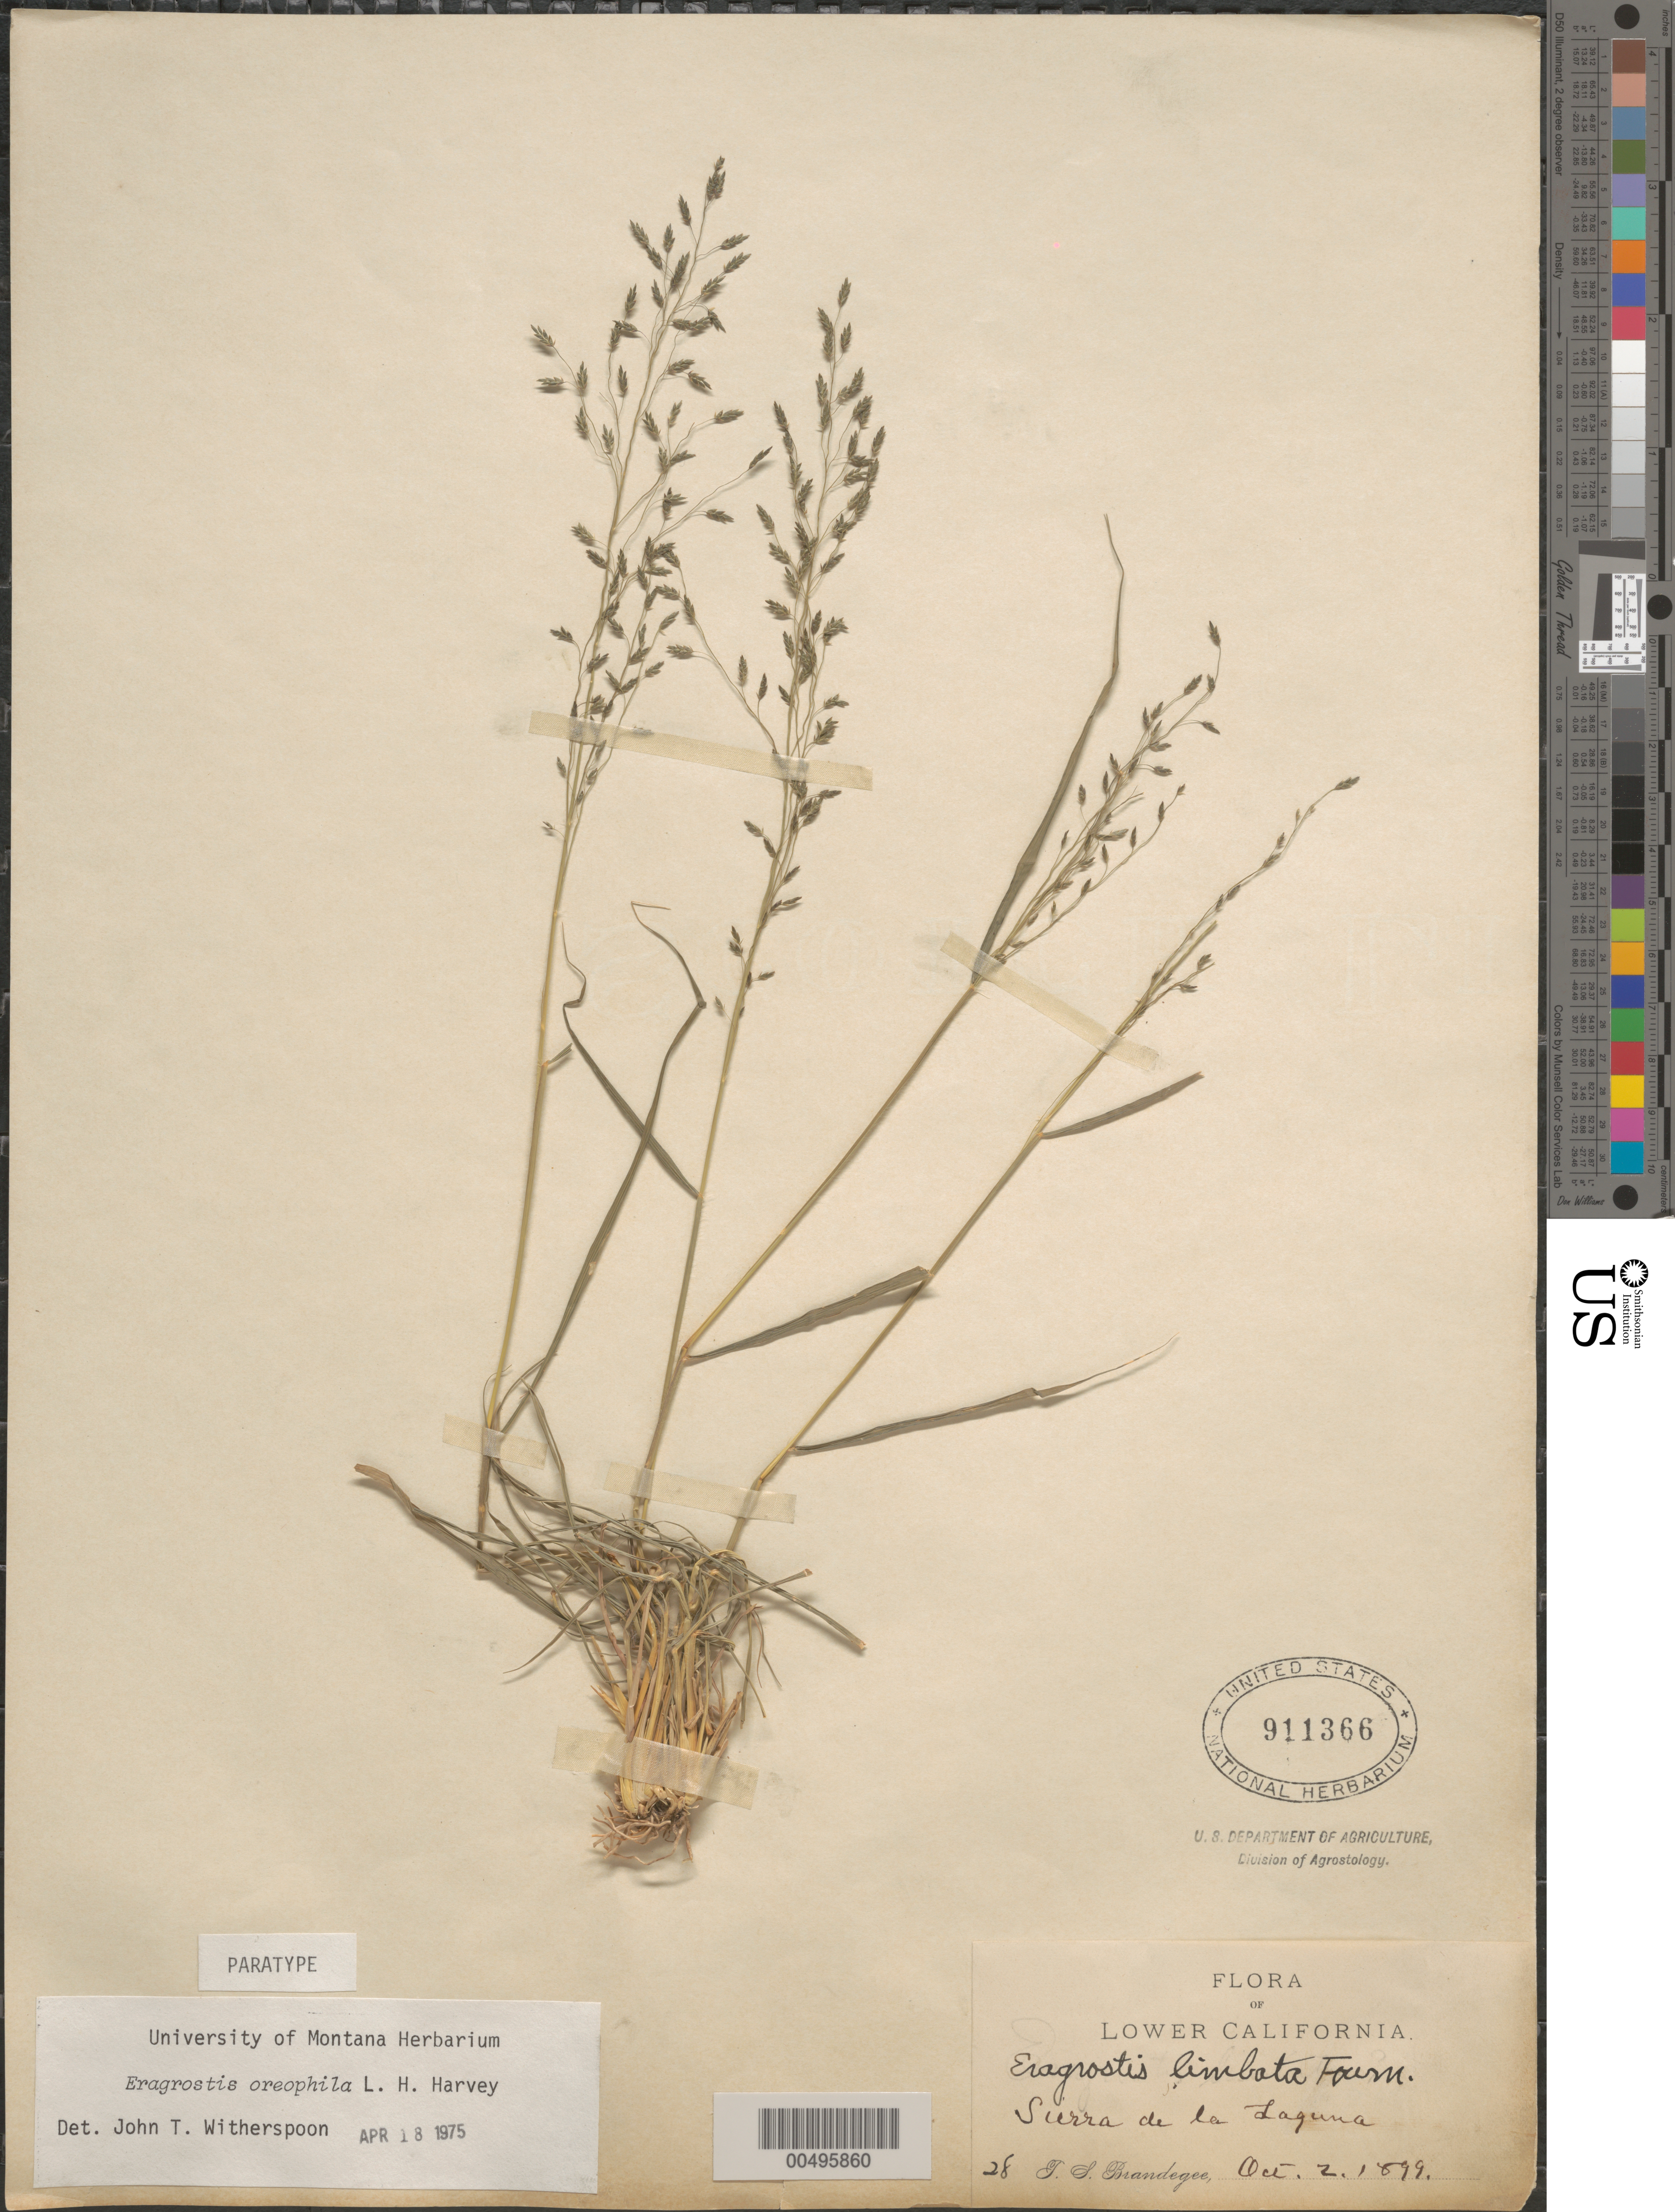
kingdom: Plantae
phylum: Tracheophyta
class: Liliopsida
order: Poales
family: Poaceae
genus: Eragrostis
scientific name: Eragrostis intermedia var. oreophila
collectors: T. S. Brandegee (herbarium)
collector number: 28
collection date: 1899-10-02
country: Mexico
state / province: Baja California Sur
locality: Lower California. Sierra de la Laguna.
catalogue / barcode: US 911366